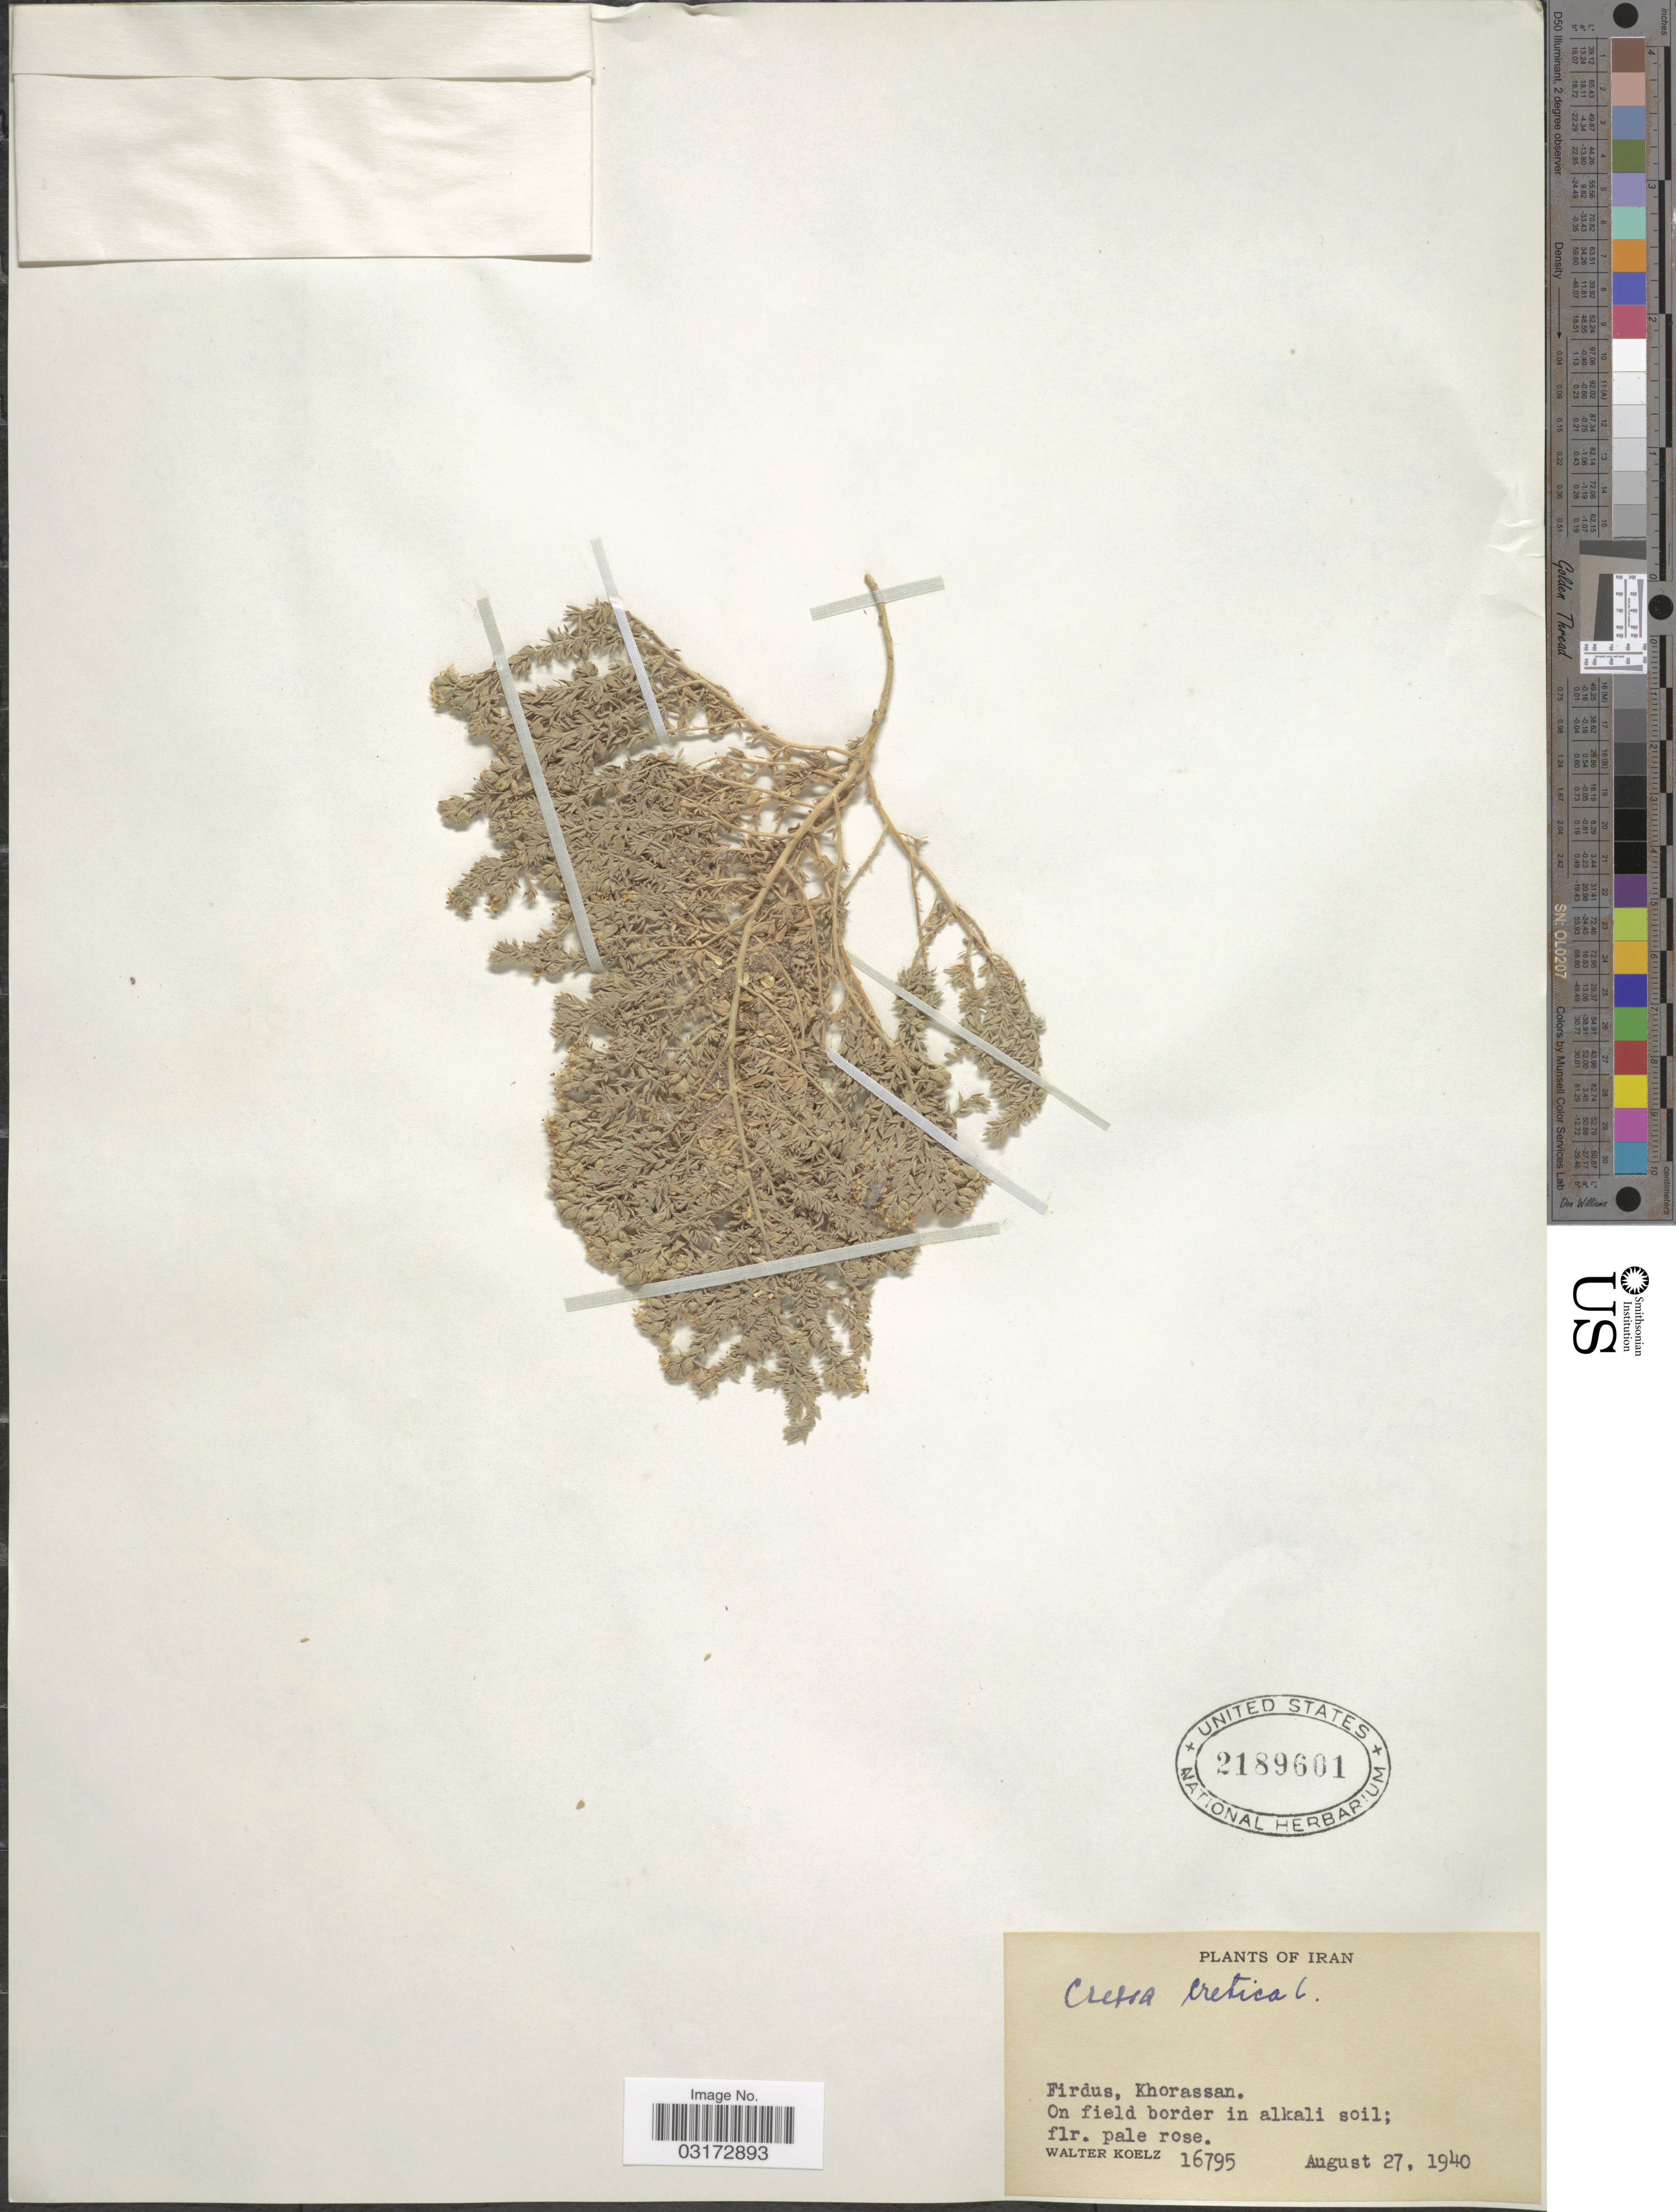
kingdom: Plantae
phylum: Tracheophyta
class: Magnoliopsida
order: Solanales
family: Convolvulaceae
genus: Cressa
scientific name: Cressa cretica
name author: L.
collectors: W. N. Koelz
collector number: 16795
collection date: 1940-08-27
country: Iran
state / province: Khorasan [obsolete]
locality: Firdus, Khorassan. On field border in alkali soil.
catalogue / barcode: US 2189601